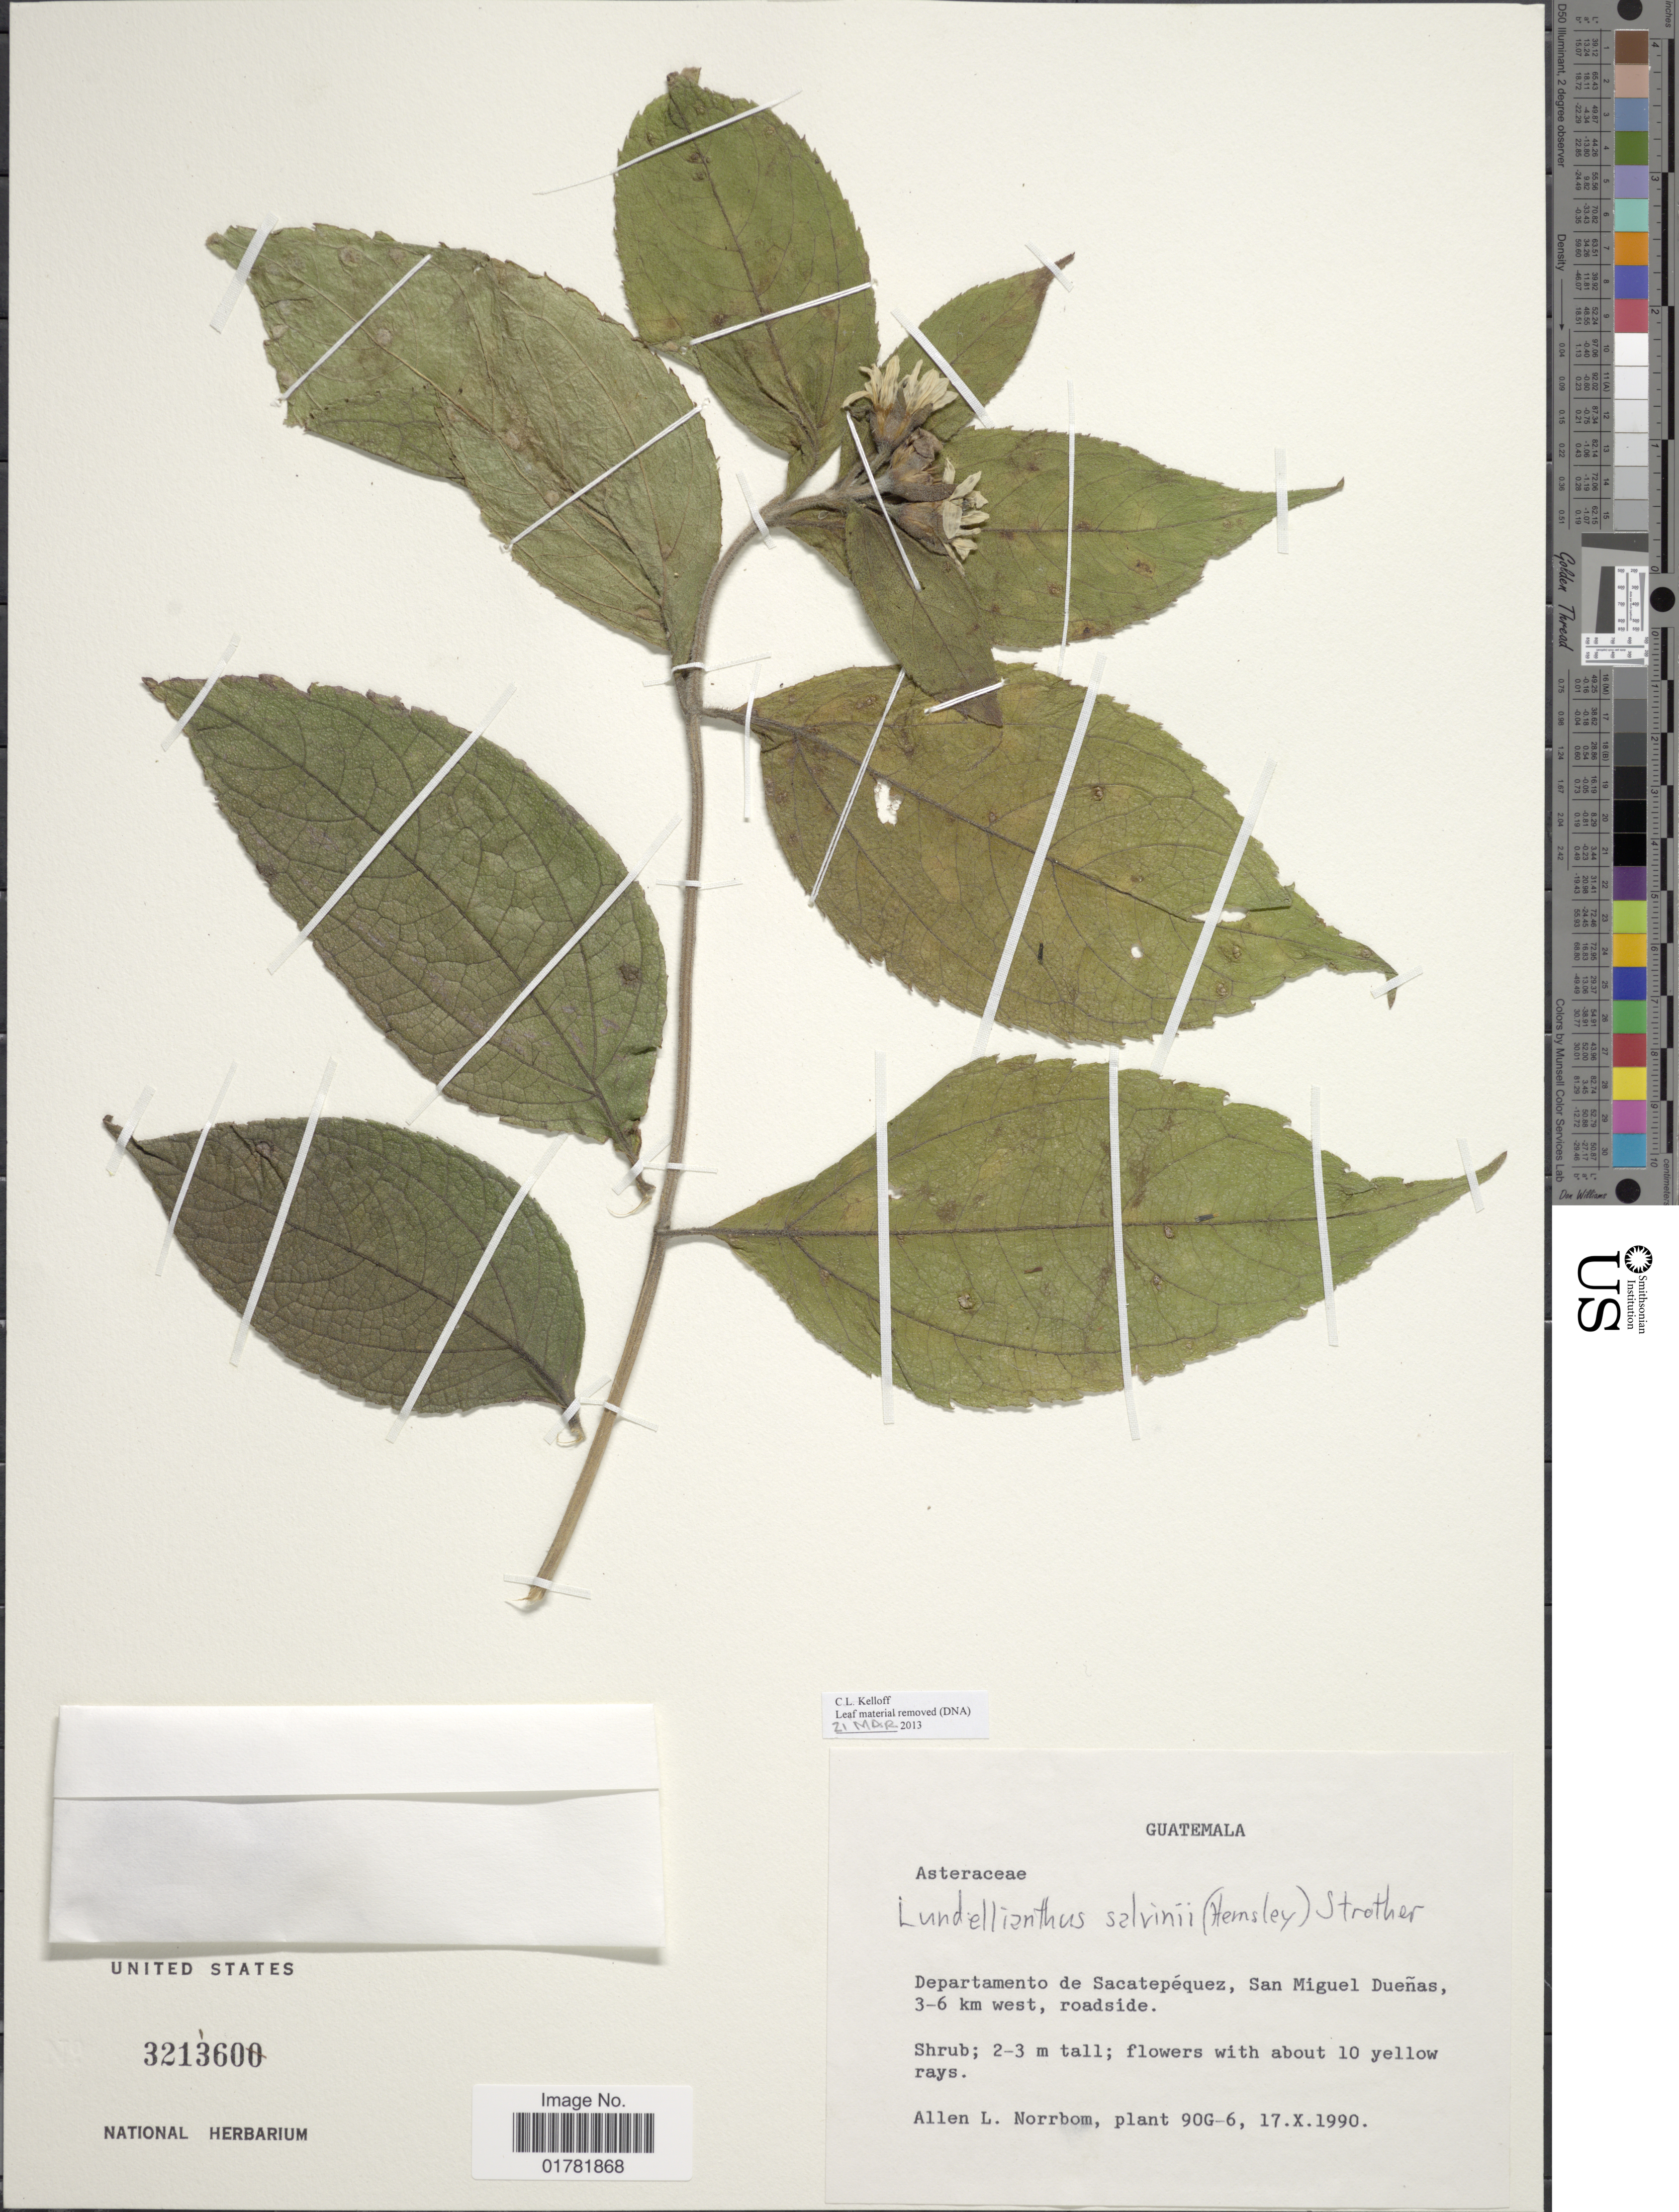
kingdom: Plantae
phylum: Tracheophyta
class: Magnoliopsida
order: Asterales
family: Asteraceae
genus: Lundellianthus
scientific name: Lundellianthus salvinii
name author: (Hemsl.) Strother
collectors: A. L. Norrbom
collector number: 90G-6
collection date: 1990-10-17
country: Guatemala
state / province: Sacatepéquez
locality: Department de Sacatepéquez, San Miguel Dueñas, 3-6 km west, roadside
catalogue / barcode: US 3213600